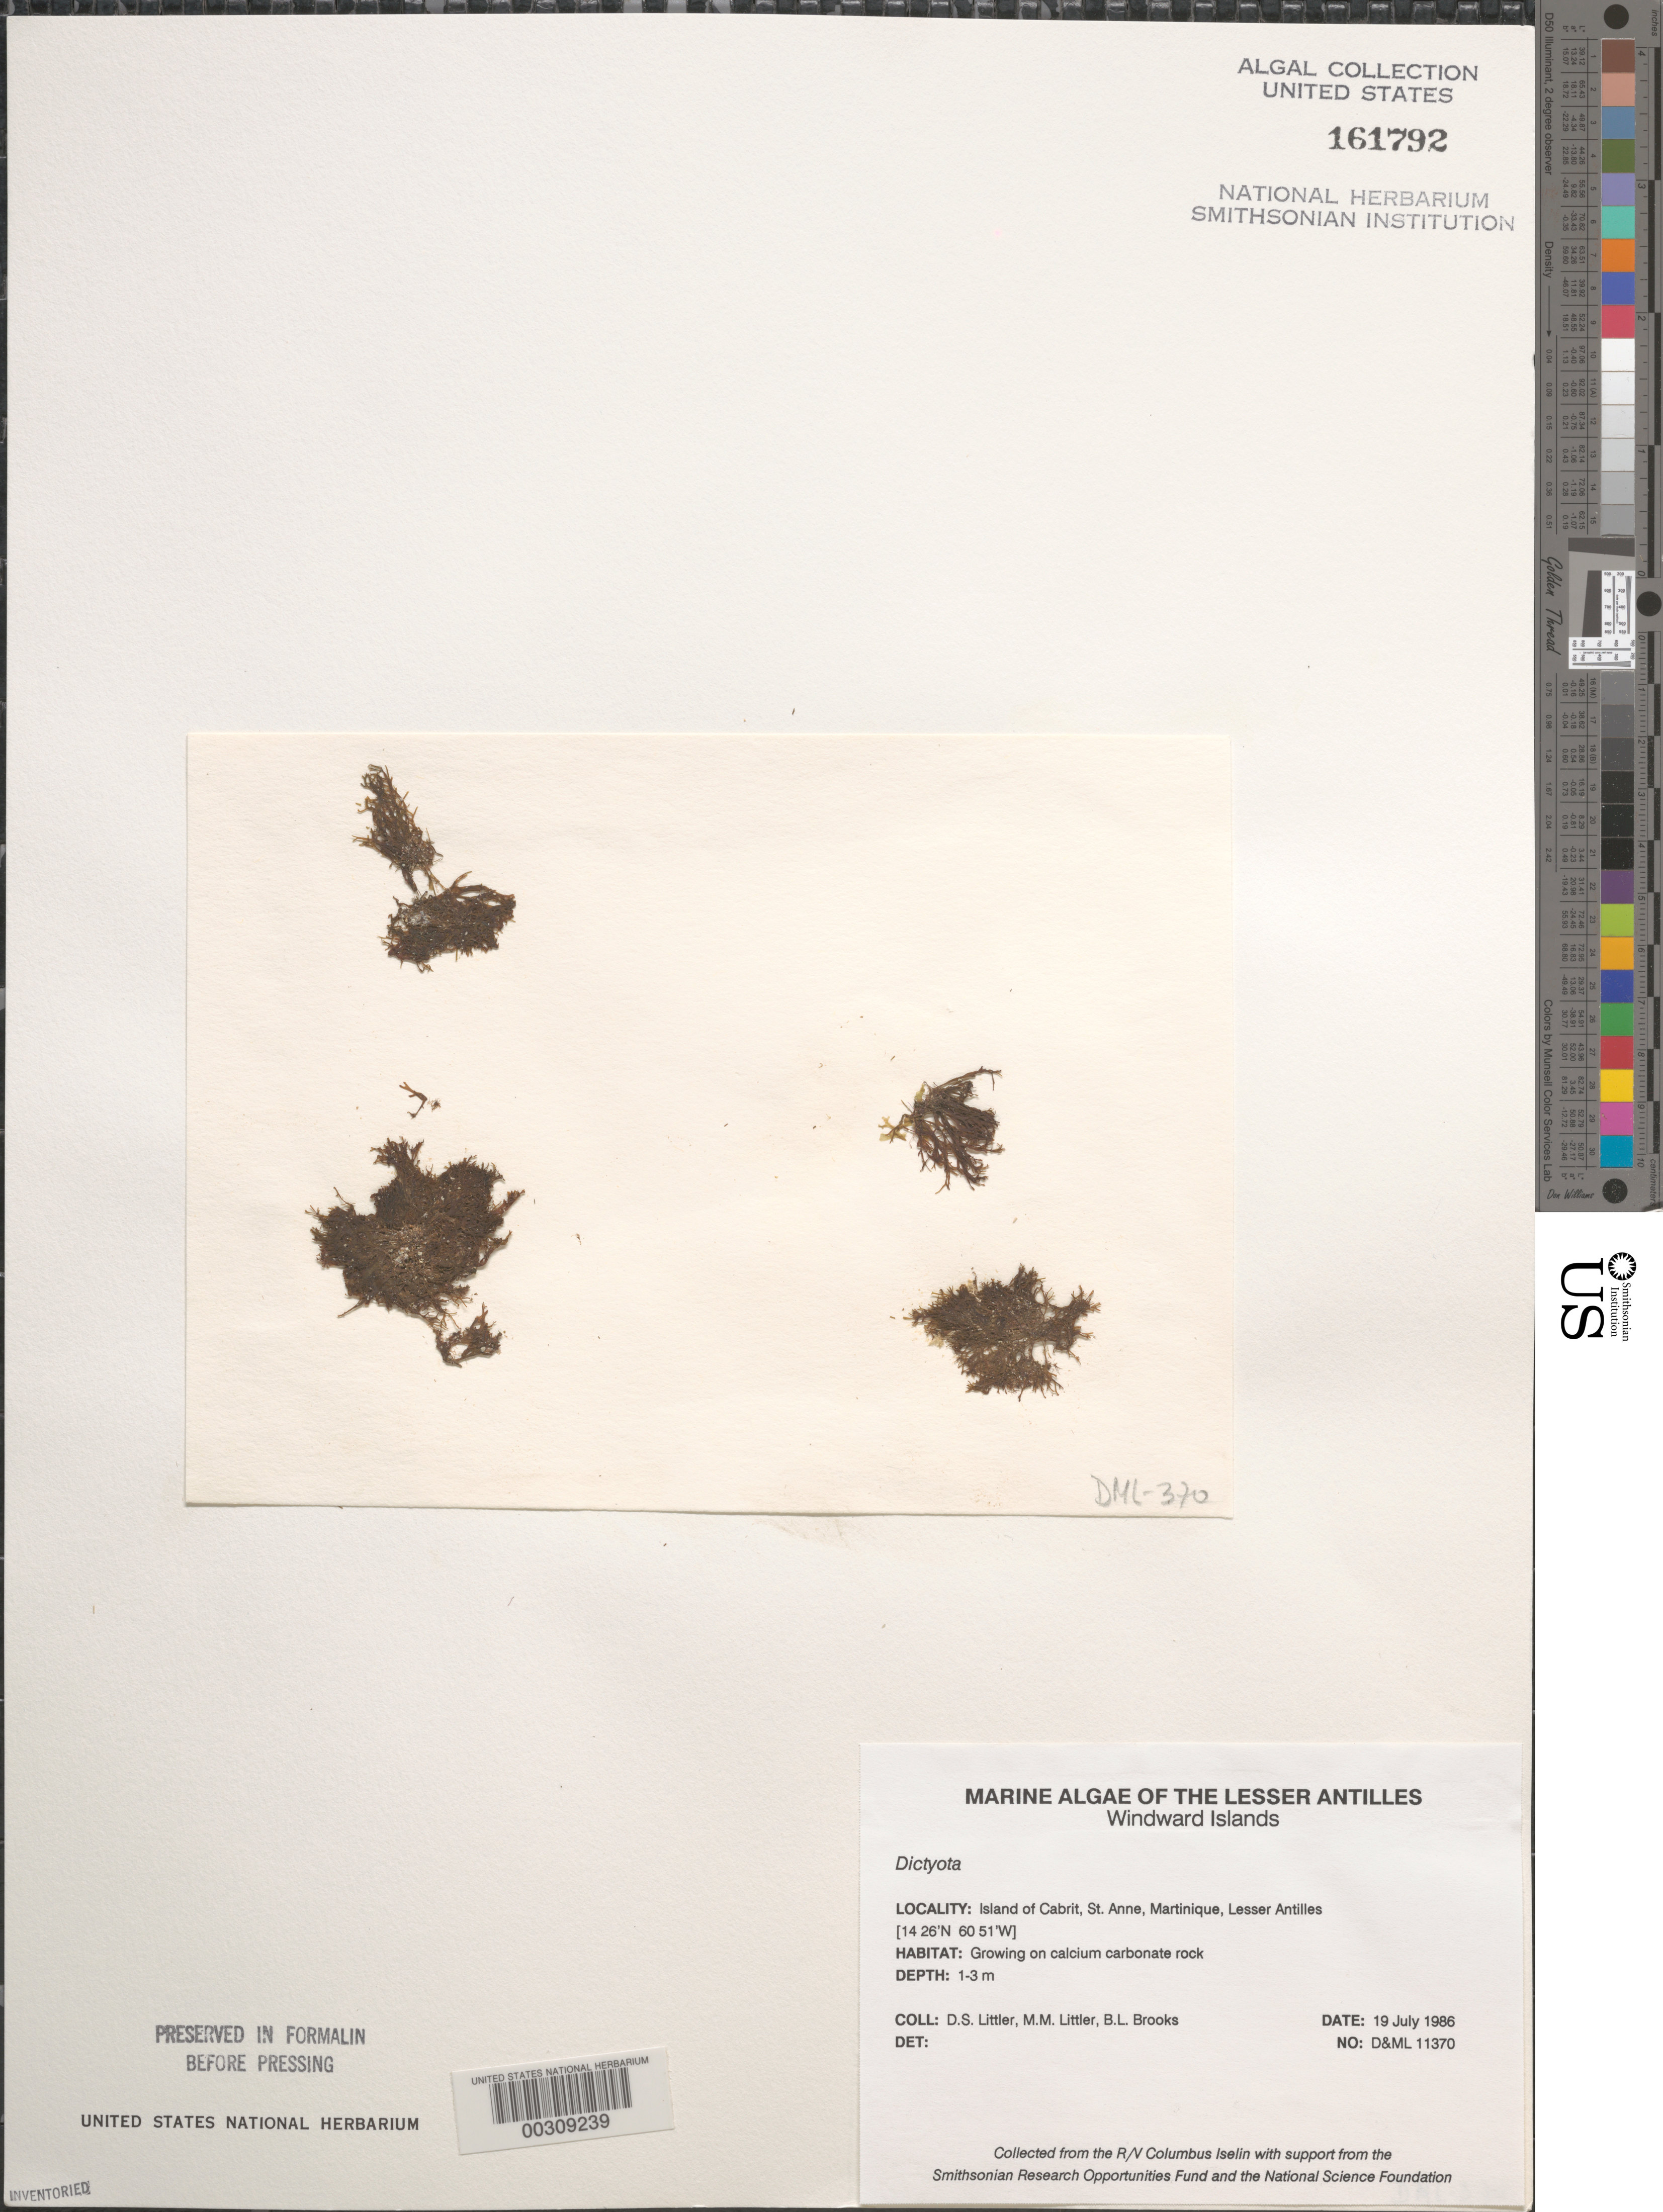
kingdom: Chromista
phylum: Ochrophyta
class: Phaeophyceae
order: Dictyotales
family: Dictyotaceae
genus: Dictyota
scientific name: Dictyota sp.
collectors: D. S. Littler, M. M. Littler & B. Brooks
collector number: D&ML 11370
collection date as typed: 19 Jul 1986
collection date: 1986-07-19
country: Martinique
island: Cabrit Island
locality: St. Anne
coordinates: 14 26' N, 60 51' W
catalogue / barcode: US 161792